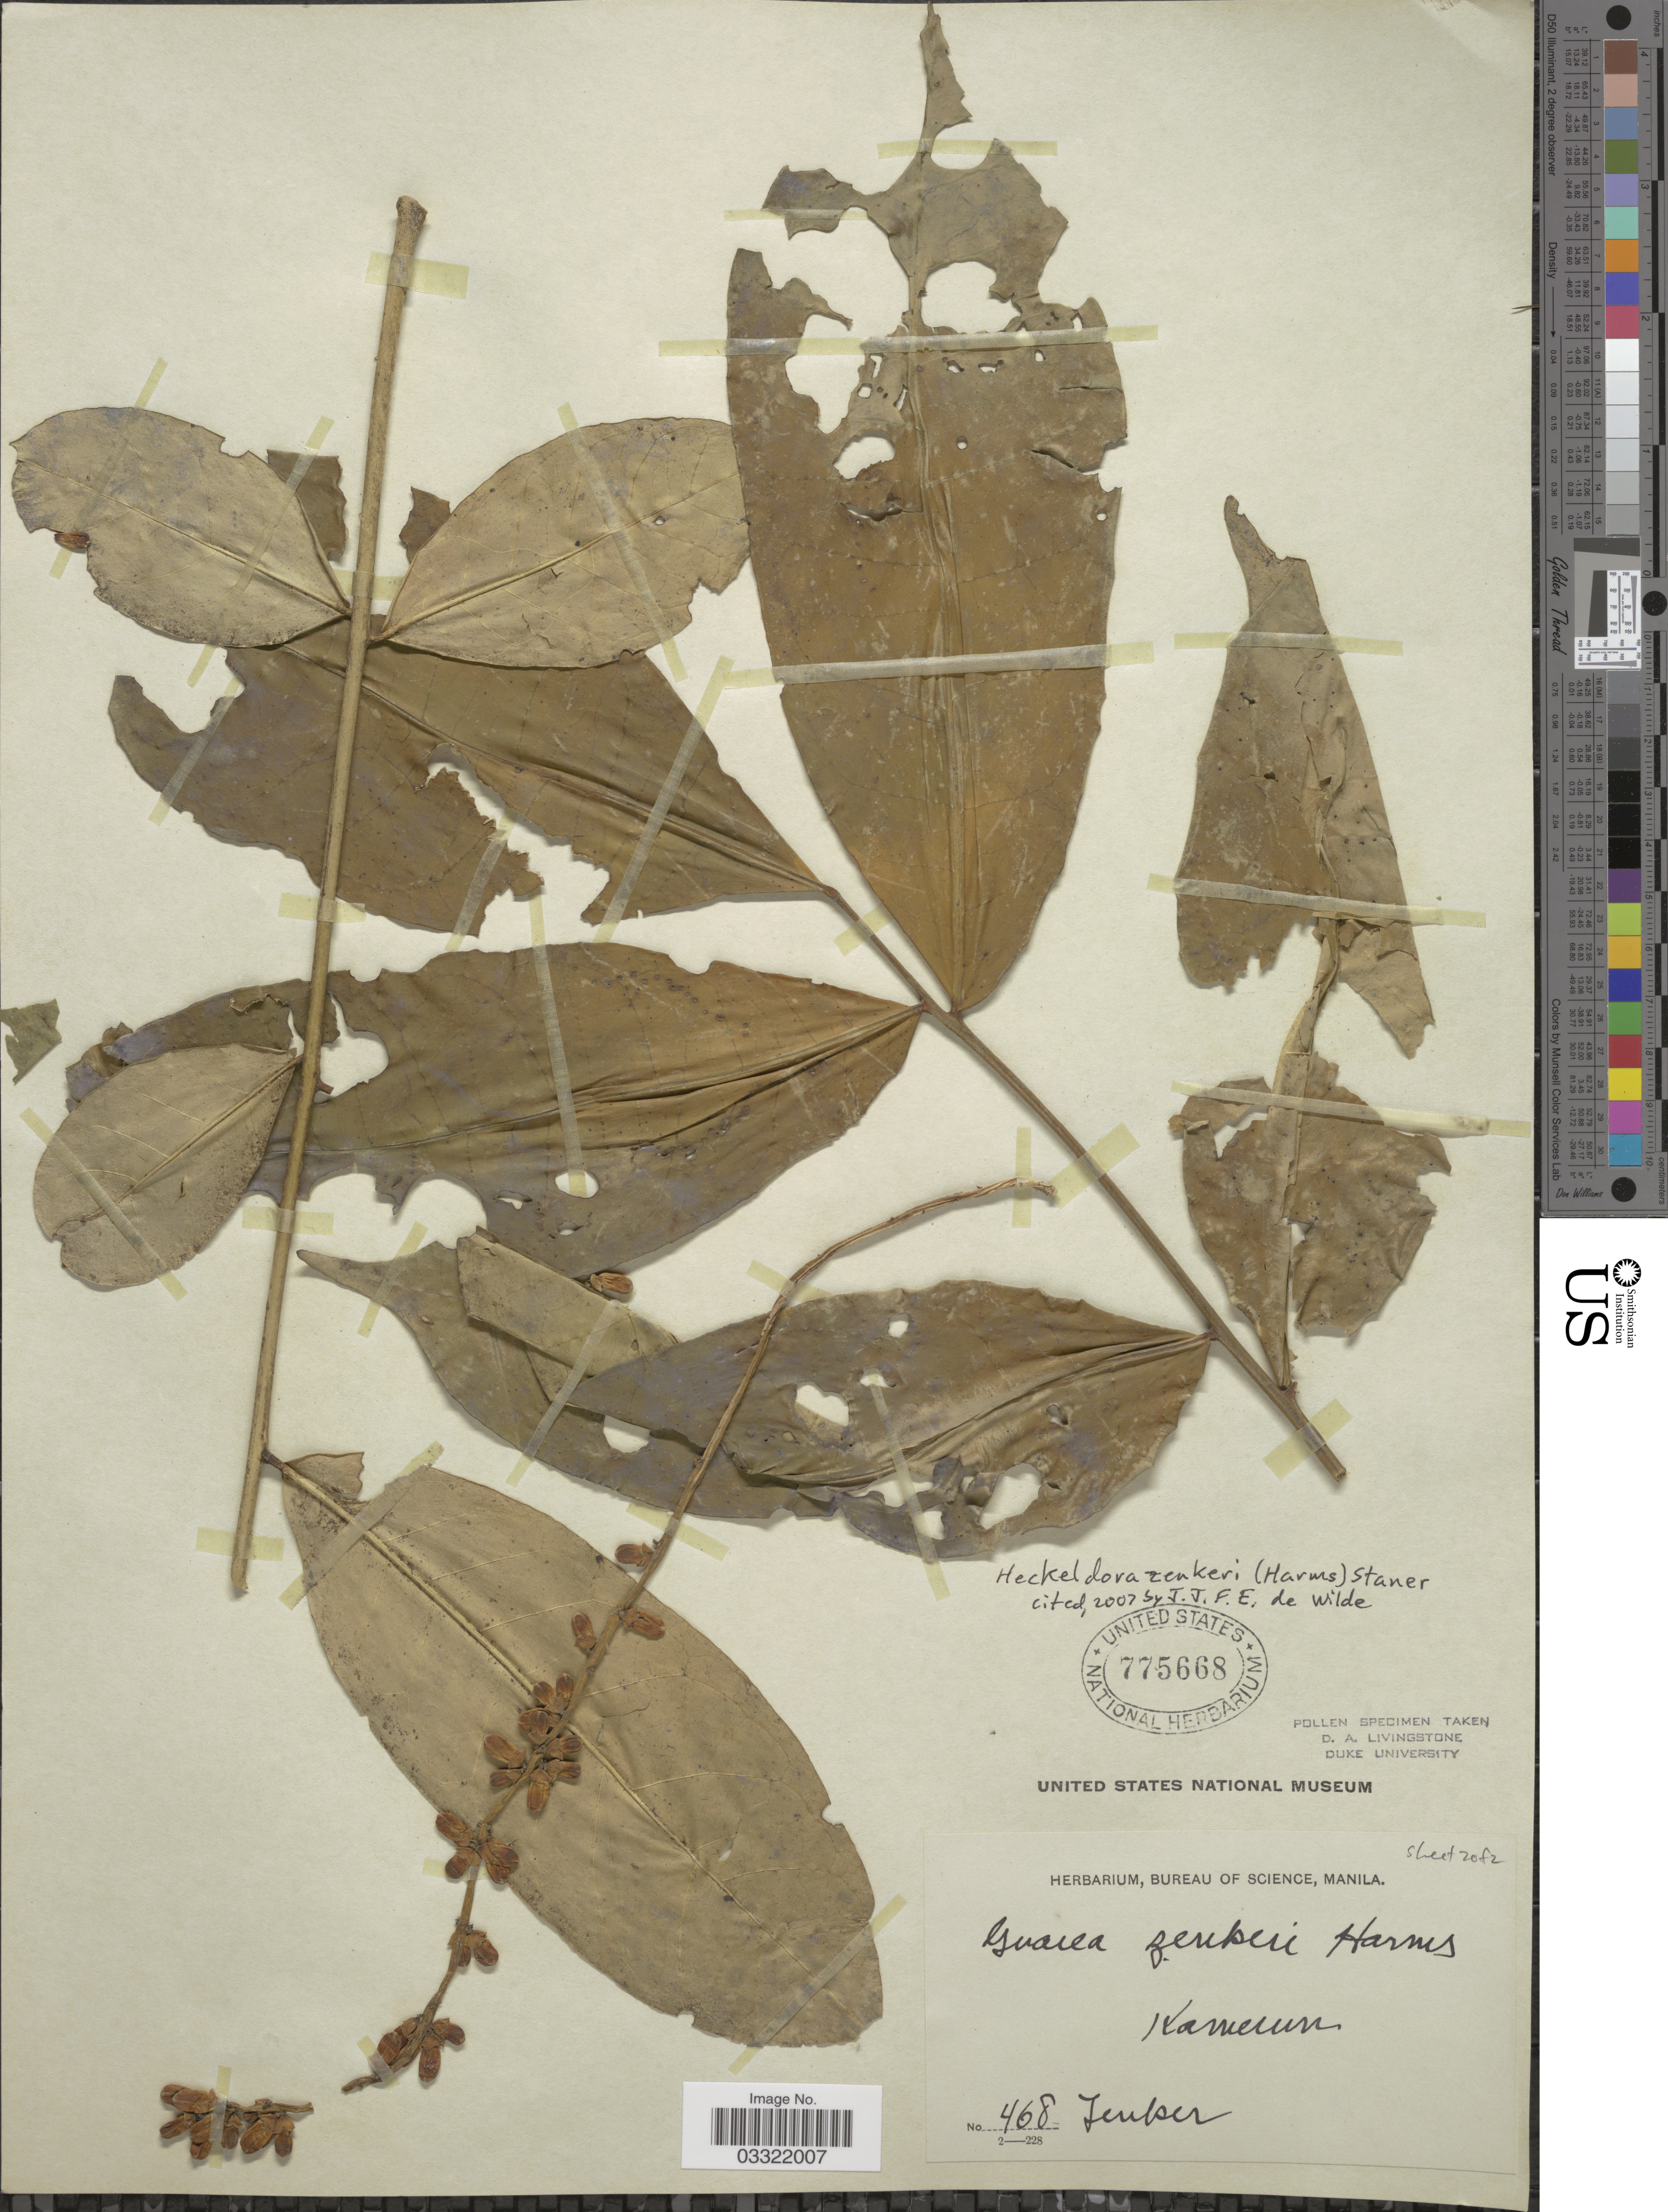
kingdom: Plantae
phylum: Tracheophyta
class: Magnoliopsida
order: Sapindales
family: Meliaceae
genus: Heckeldora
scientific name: Heckeldora zenkeri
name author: (Harms) Staner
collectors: Zenker, --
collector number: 468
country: Cameroon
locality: Kamerun.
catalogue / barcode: US 775668